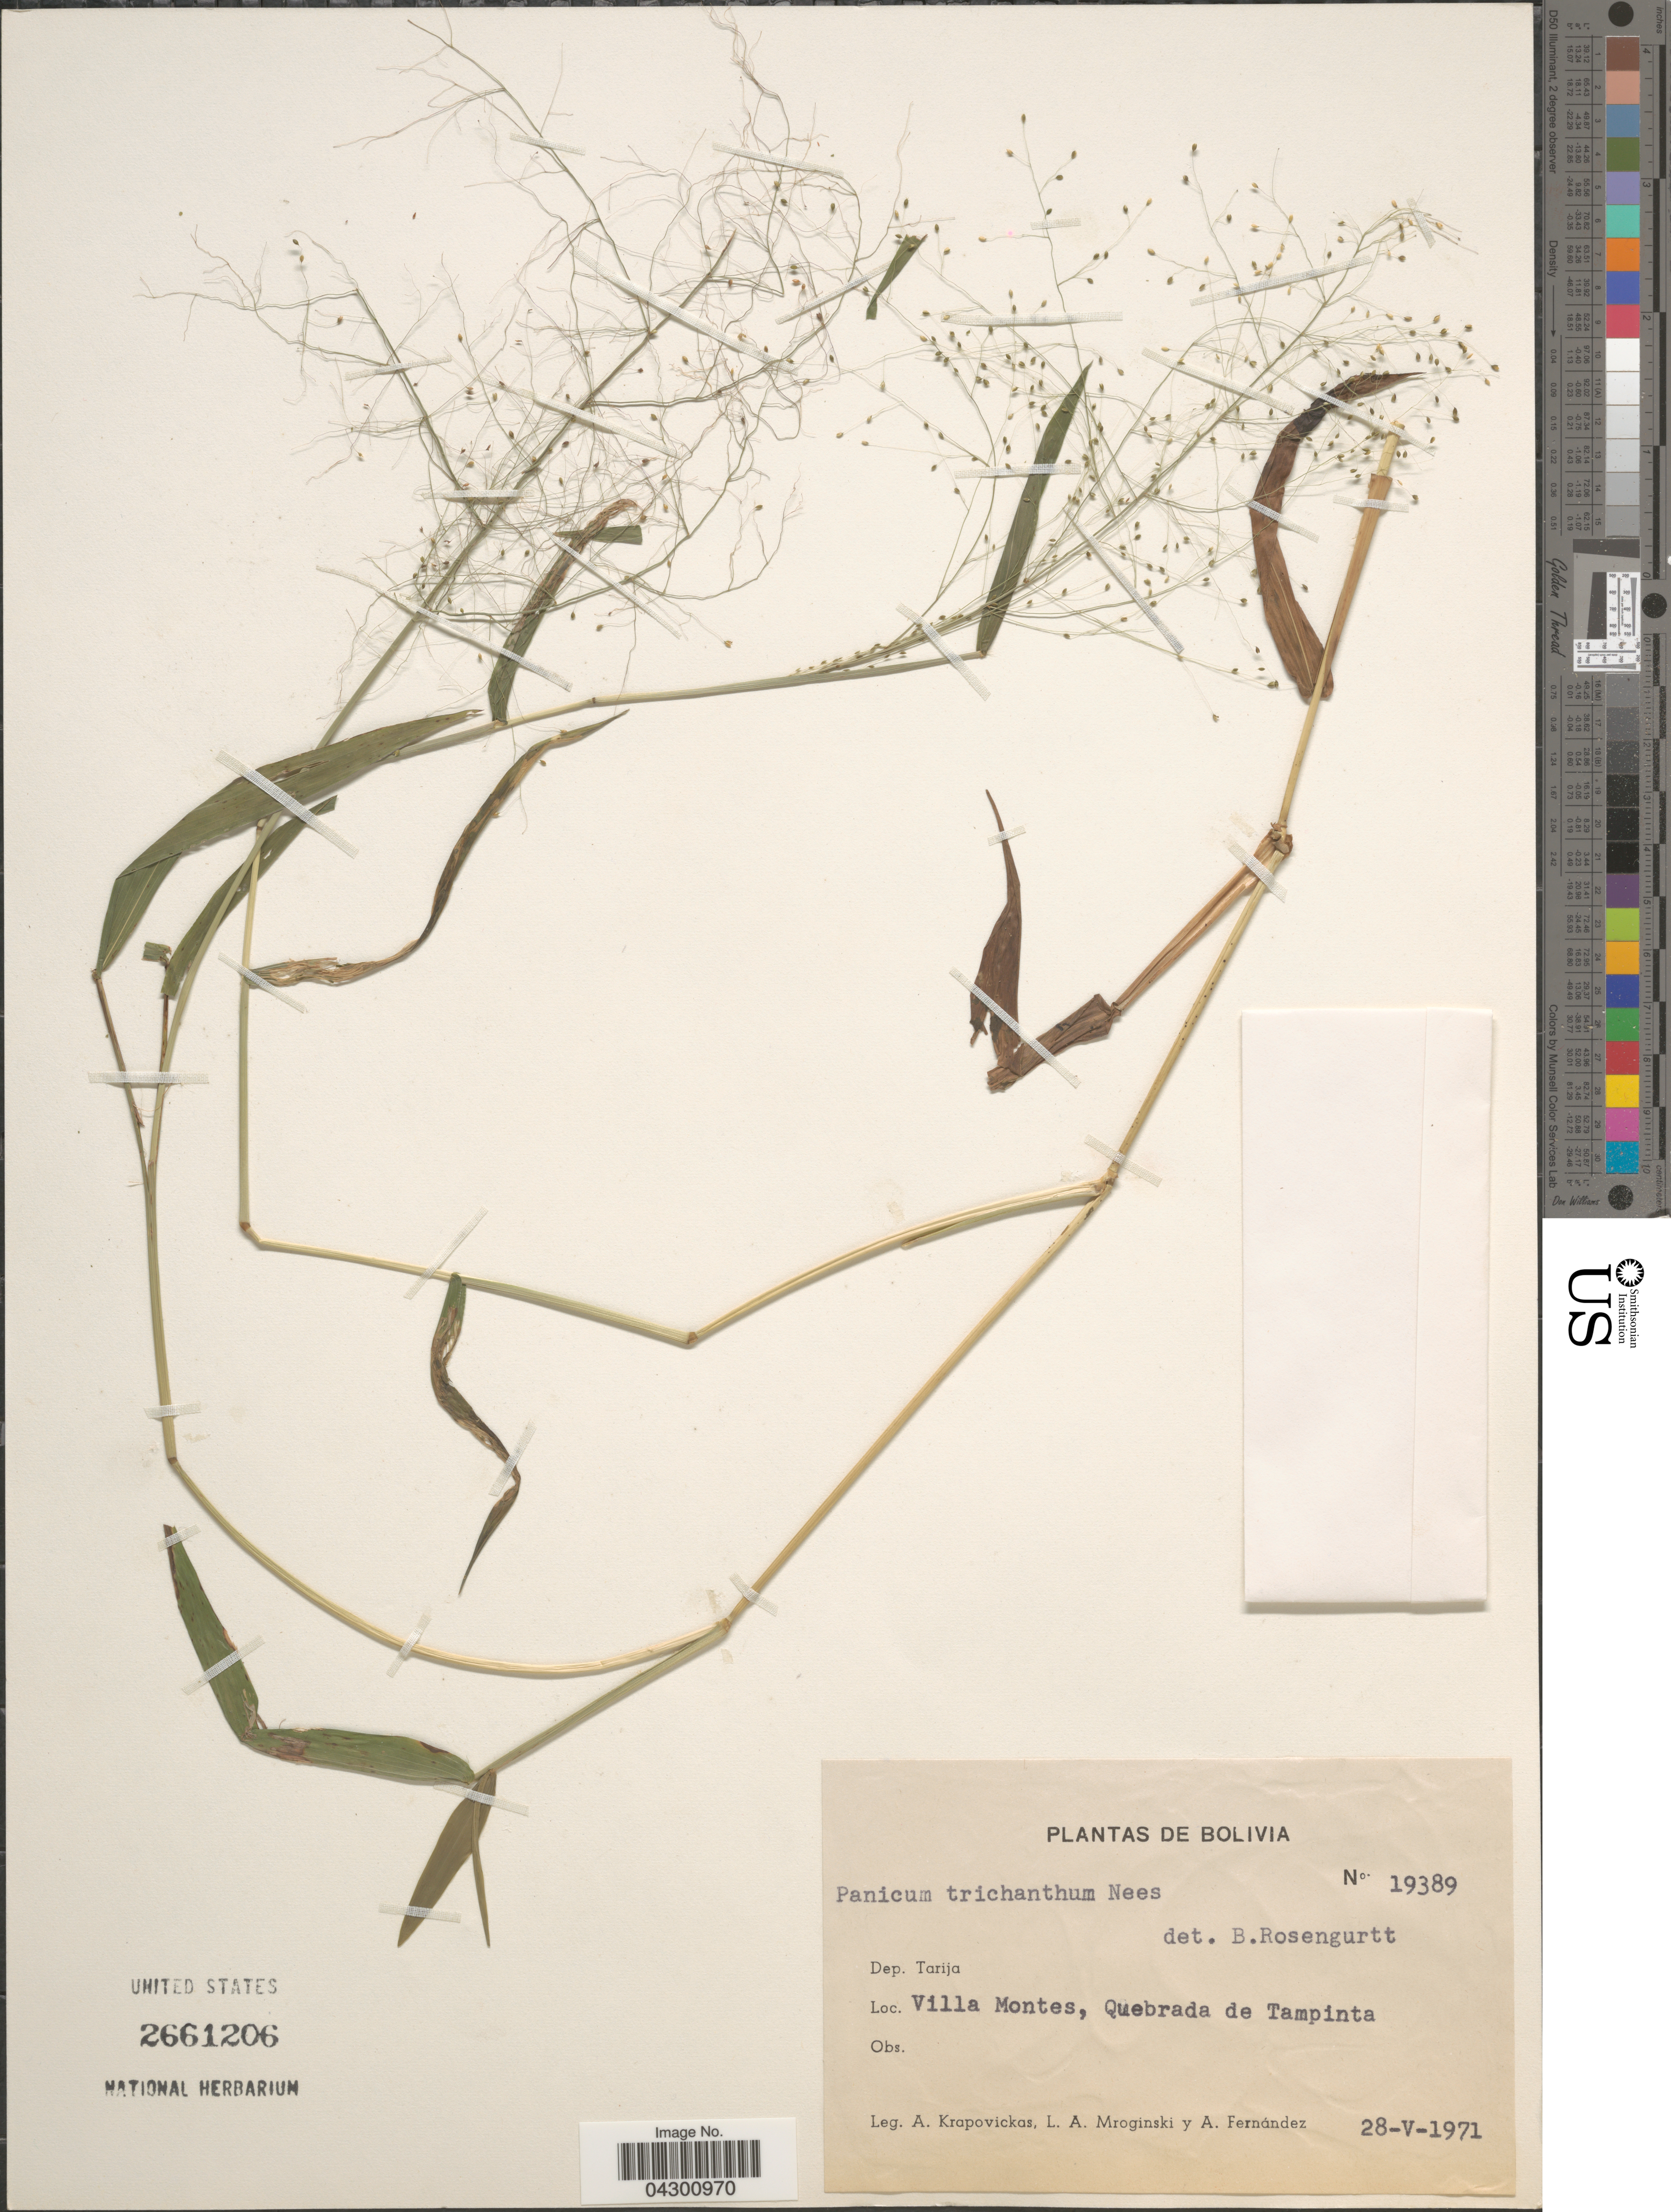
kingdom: Plantae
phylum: Tracheophyta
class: Liliopsida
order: Poales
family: Poaceae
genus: Panicum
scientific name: Panicum trichanthum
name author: Nees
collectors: A. Krapovickas, L. Mroginski & A. Fernández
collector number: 19389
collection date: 1971-05-28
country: Bolivia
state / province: Tarija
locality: Dep. Tarija. Villa Montes, Quebrada de Tampinta.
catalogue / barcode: US 2661206